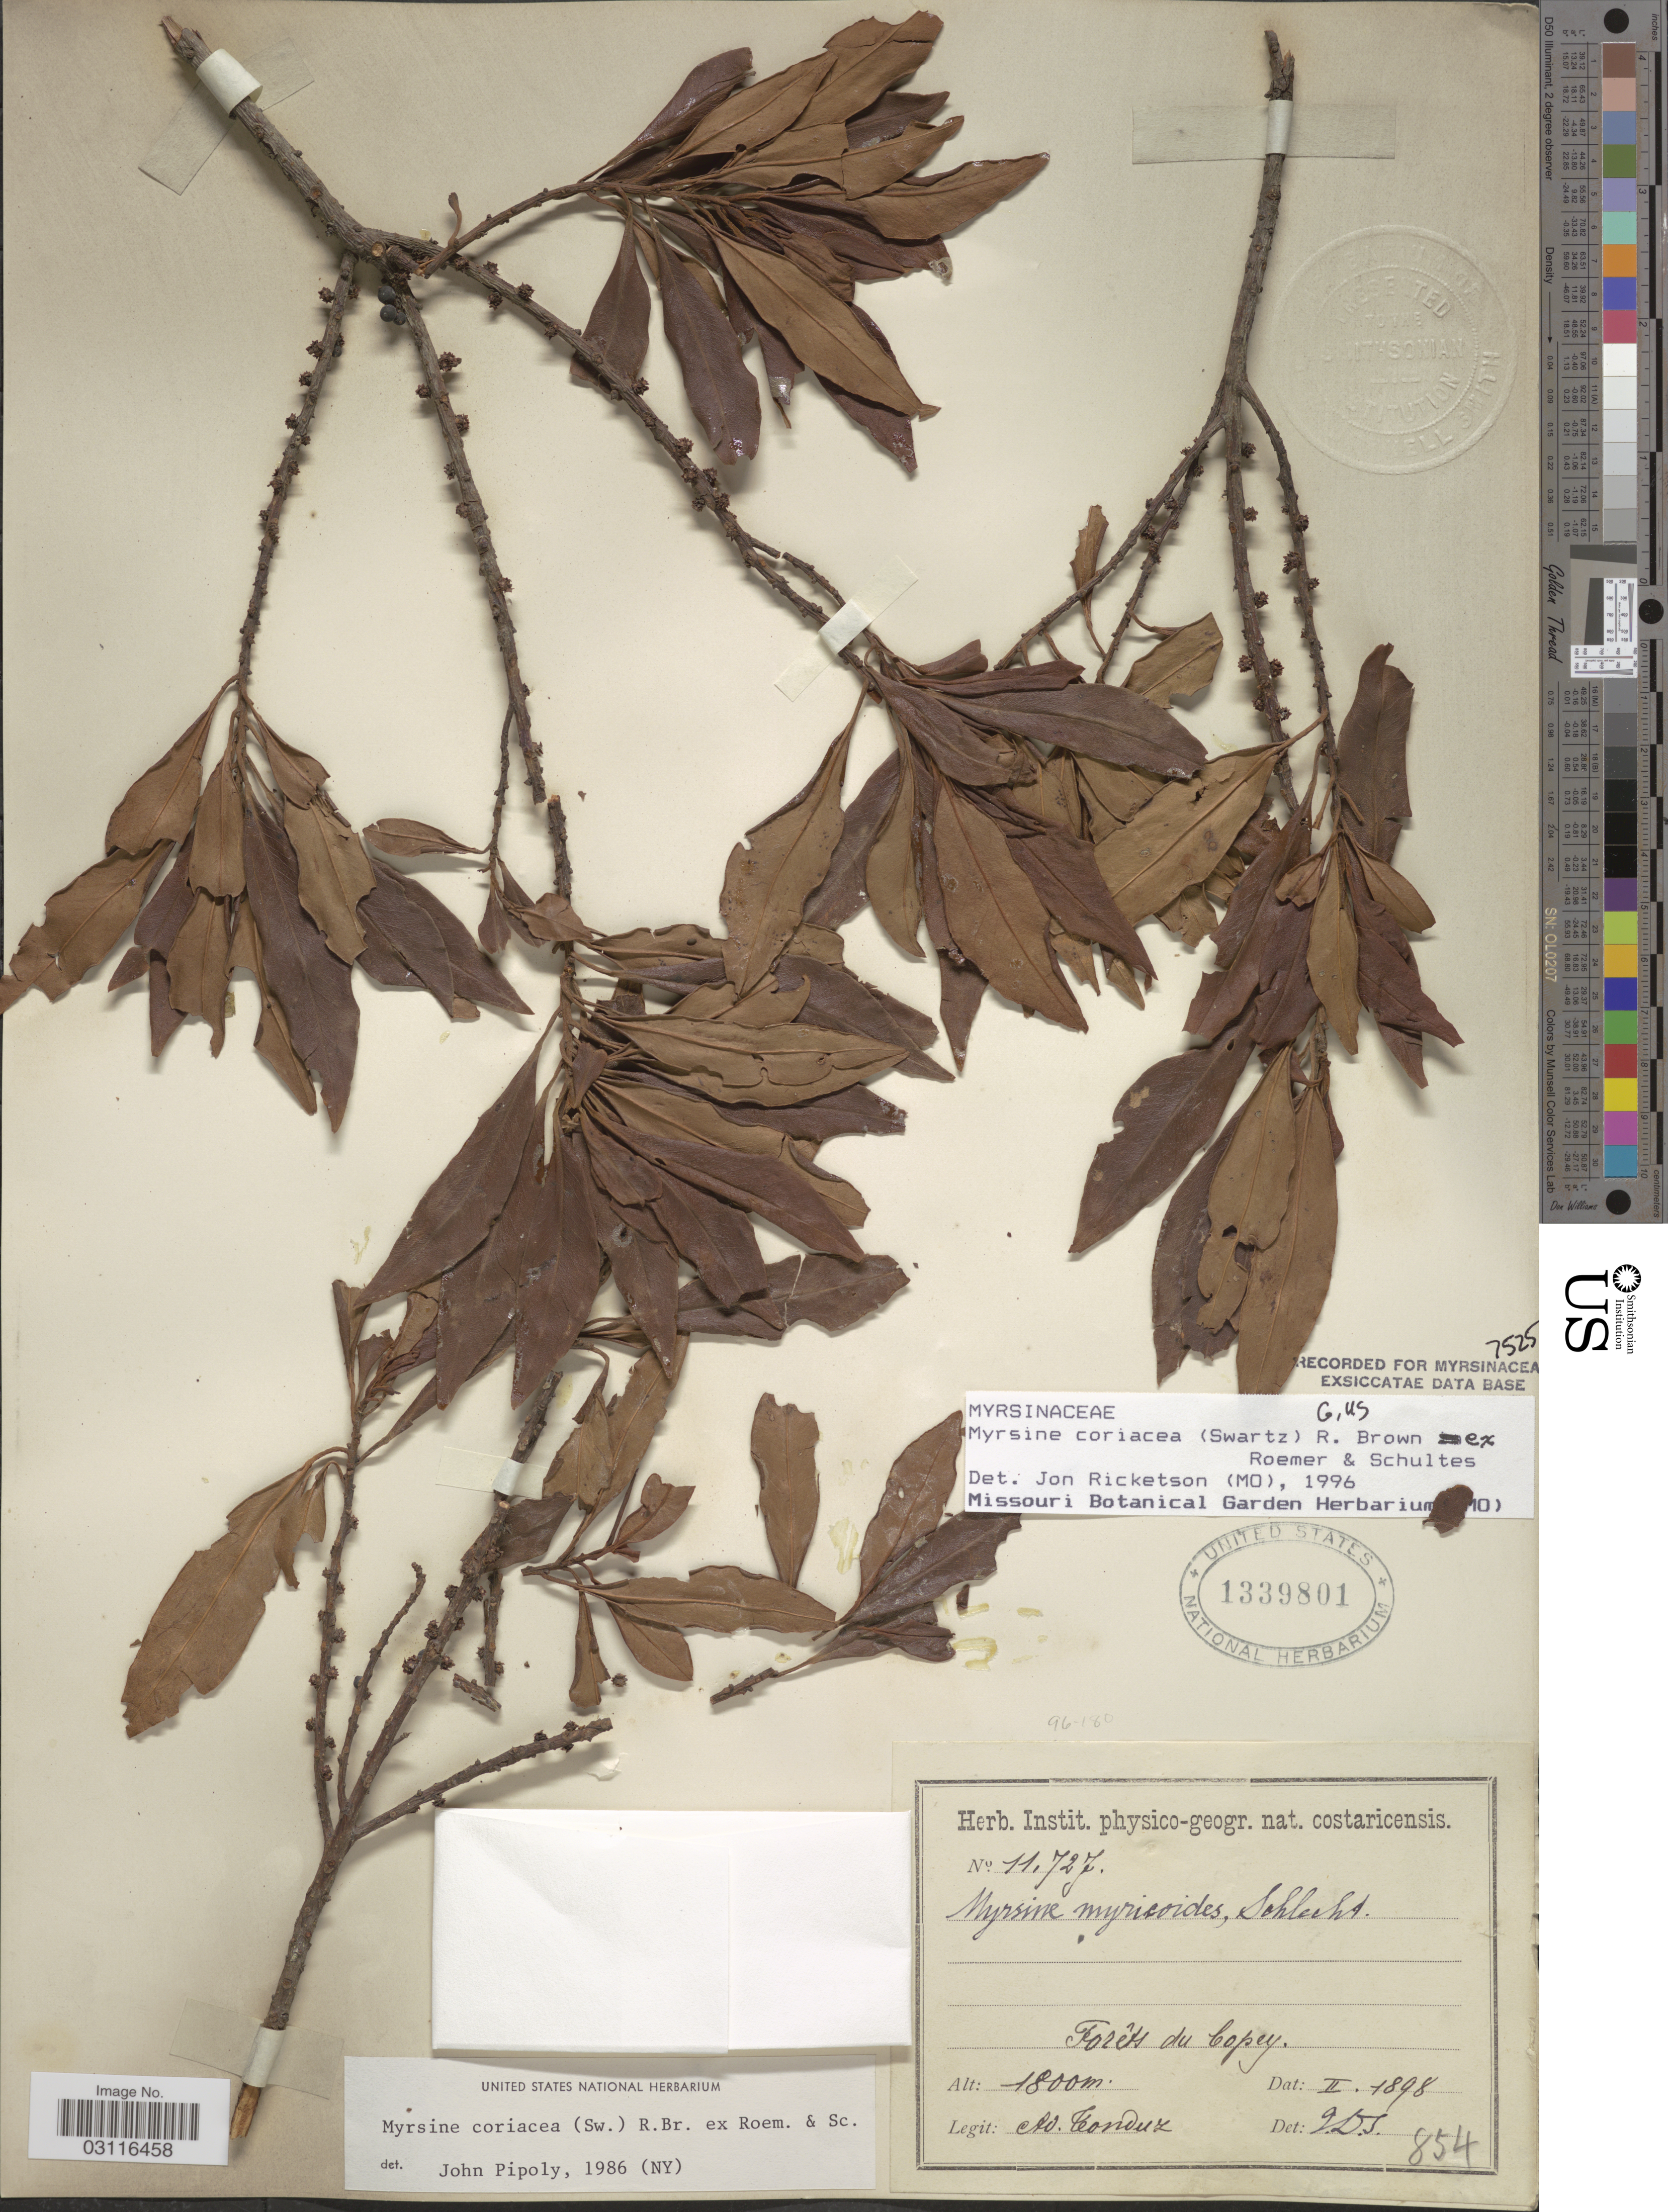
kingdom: Plantae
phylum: Tracheophyta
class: Magnoliopsida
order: Ericales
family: Primulaceae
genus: Myrsine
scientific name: Myrsine coriacea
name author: (Sw.) R. Br. ex Roem. & Schult.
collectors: A. Tonduz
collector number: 11727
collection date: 1898-02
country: Costa Rica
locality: Forêts du Copey.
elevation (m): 1800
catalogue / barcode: US 1339801